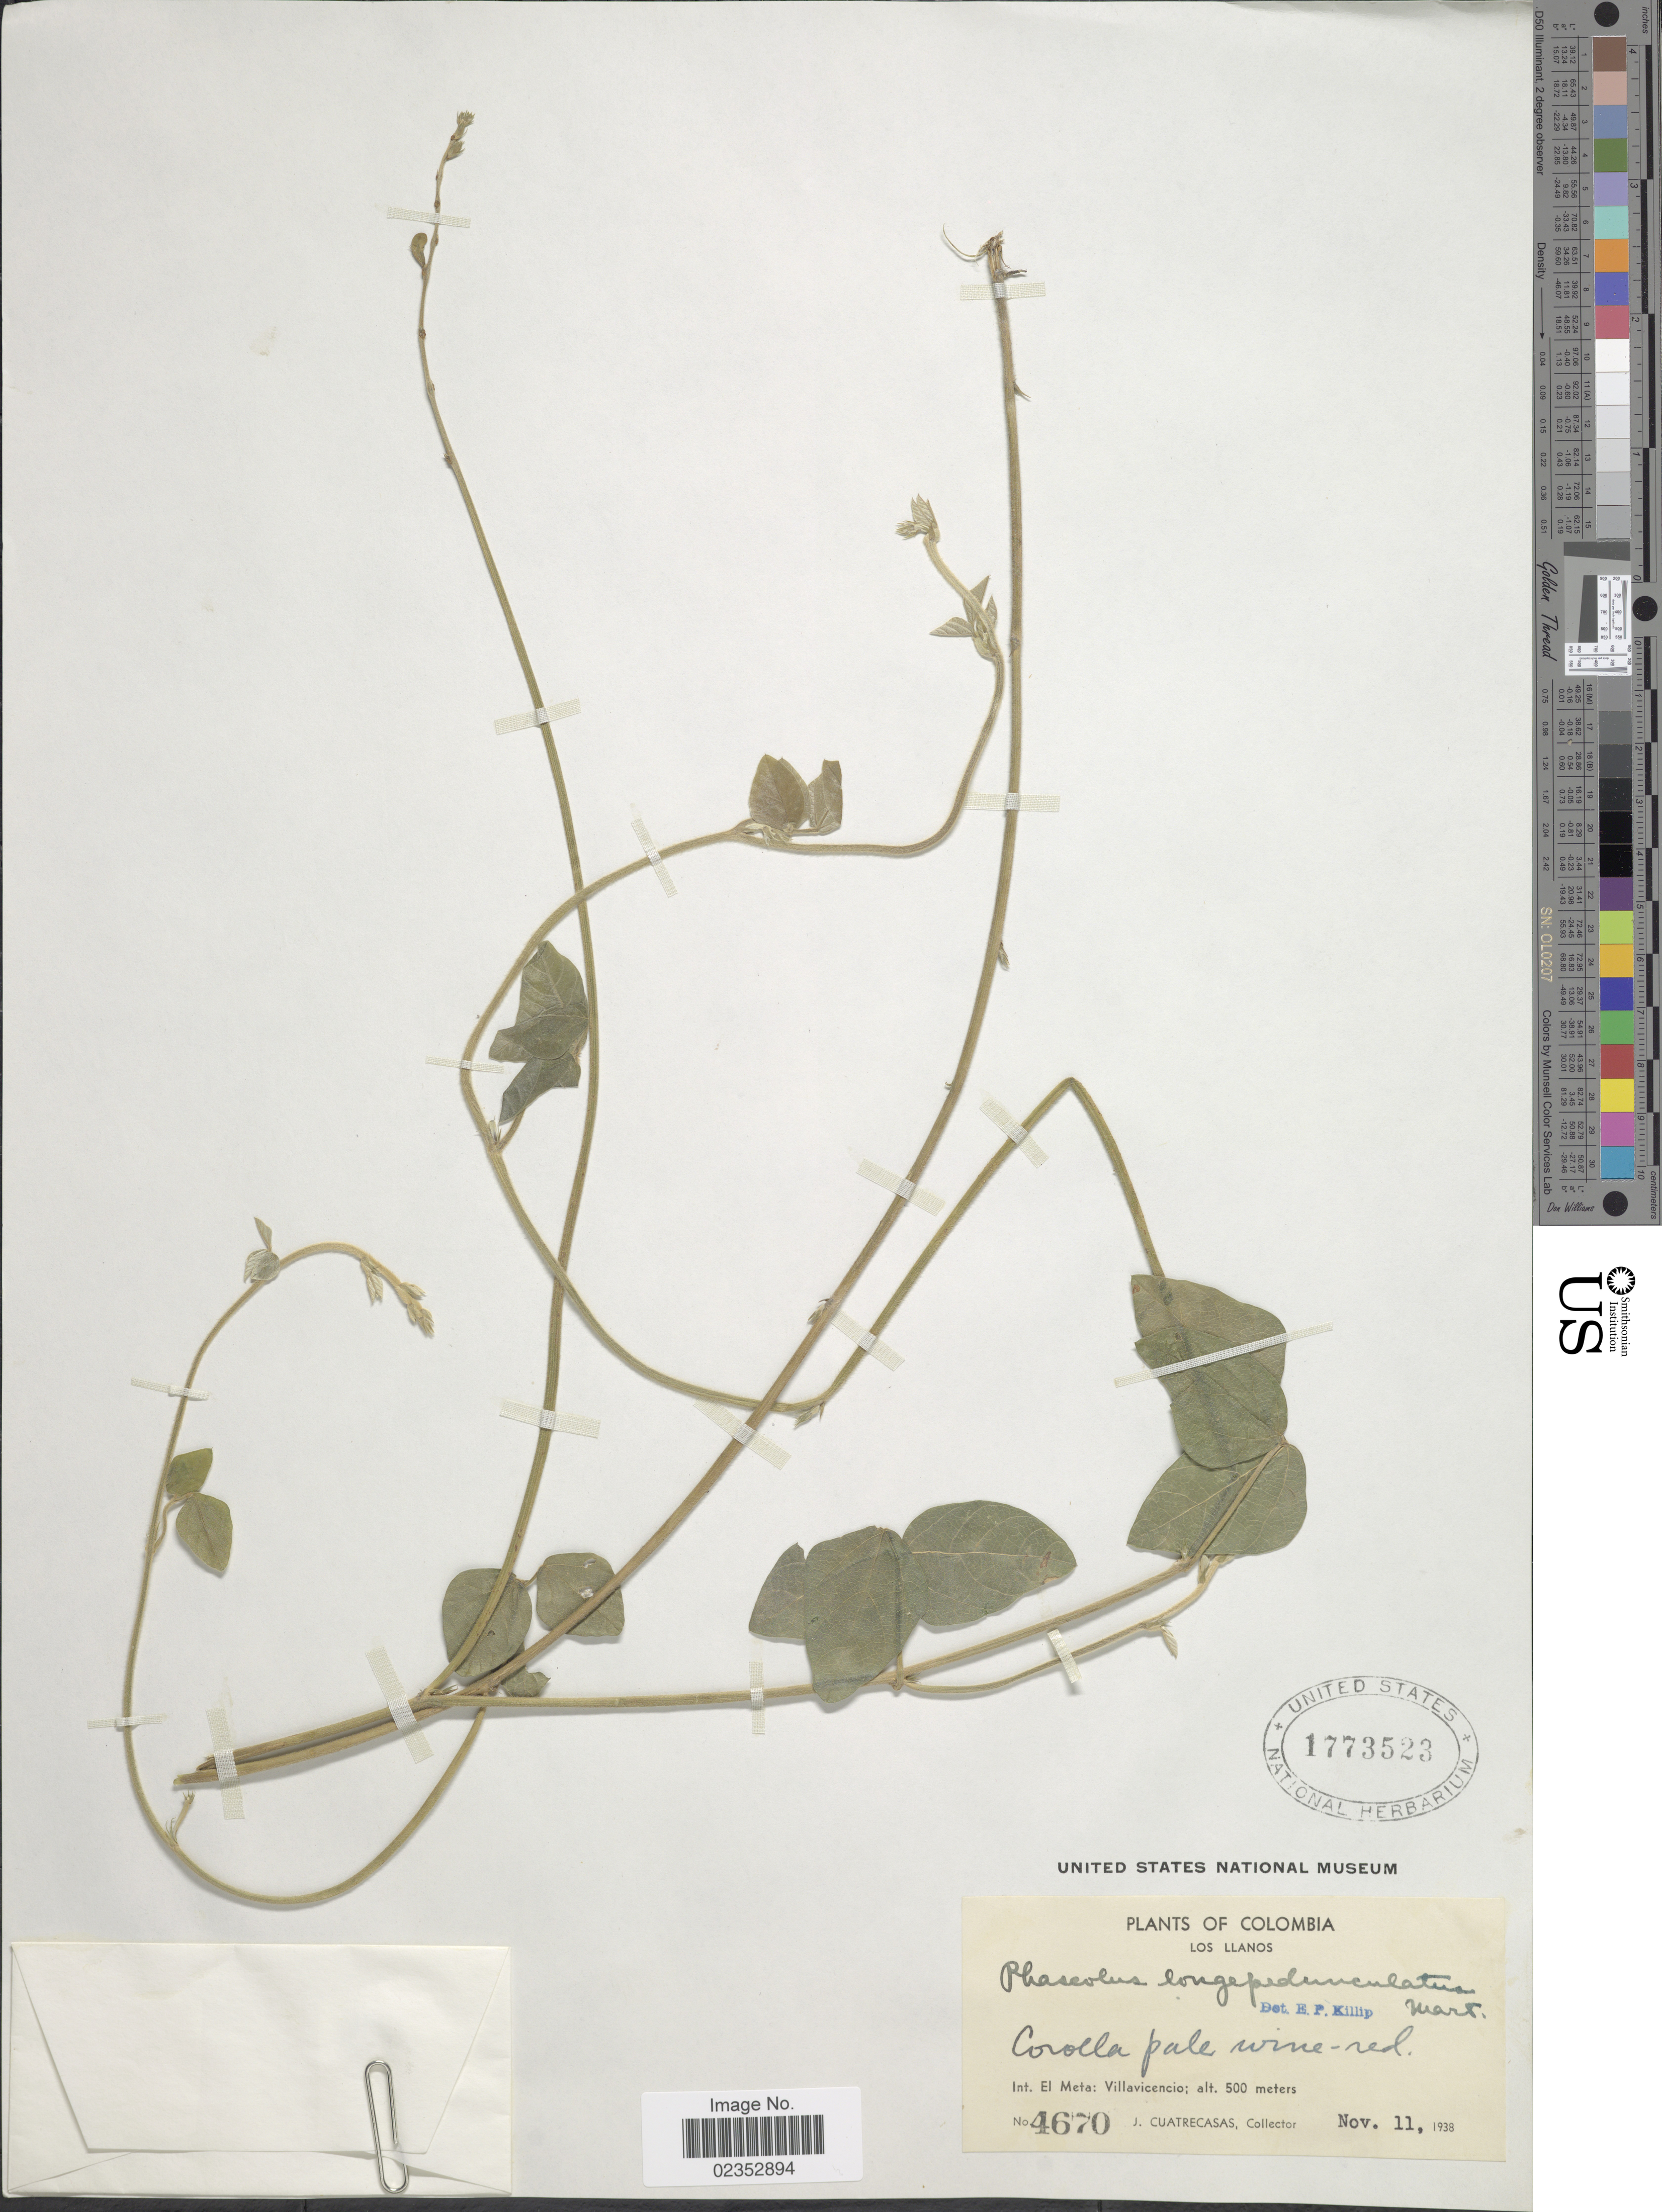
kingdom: Plantae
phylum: Tracheophyta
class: Magnoliopsida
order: Fabales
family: Fabaceae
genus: Macroptilium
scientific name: Macroptilium gracile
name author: (Poepp. ex Benth.) Urb.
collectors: J. Cuatrecasas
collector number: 4670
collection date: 1938-11-11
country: Colombia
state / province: Meta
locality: Los Llanos, Int. El Meta: Villavicencio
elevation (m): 500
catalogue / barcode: US 1773523